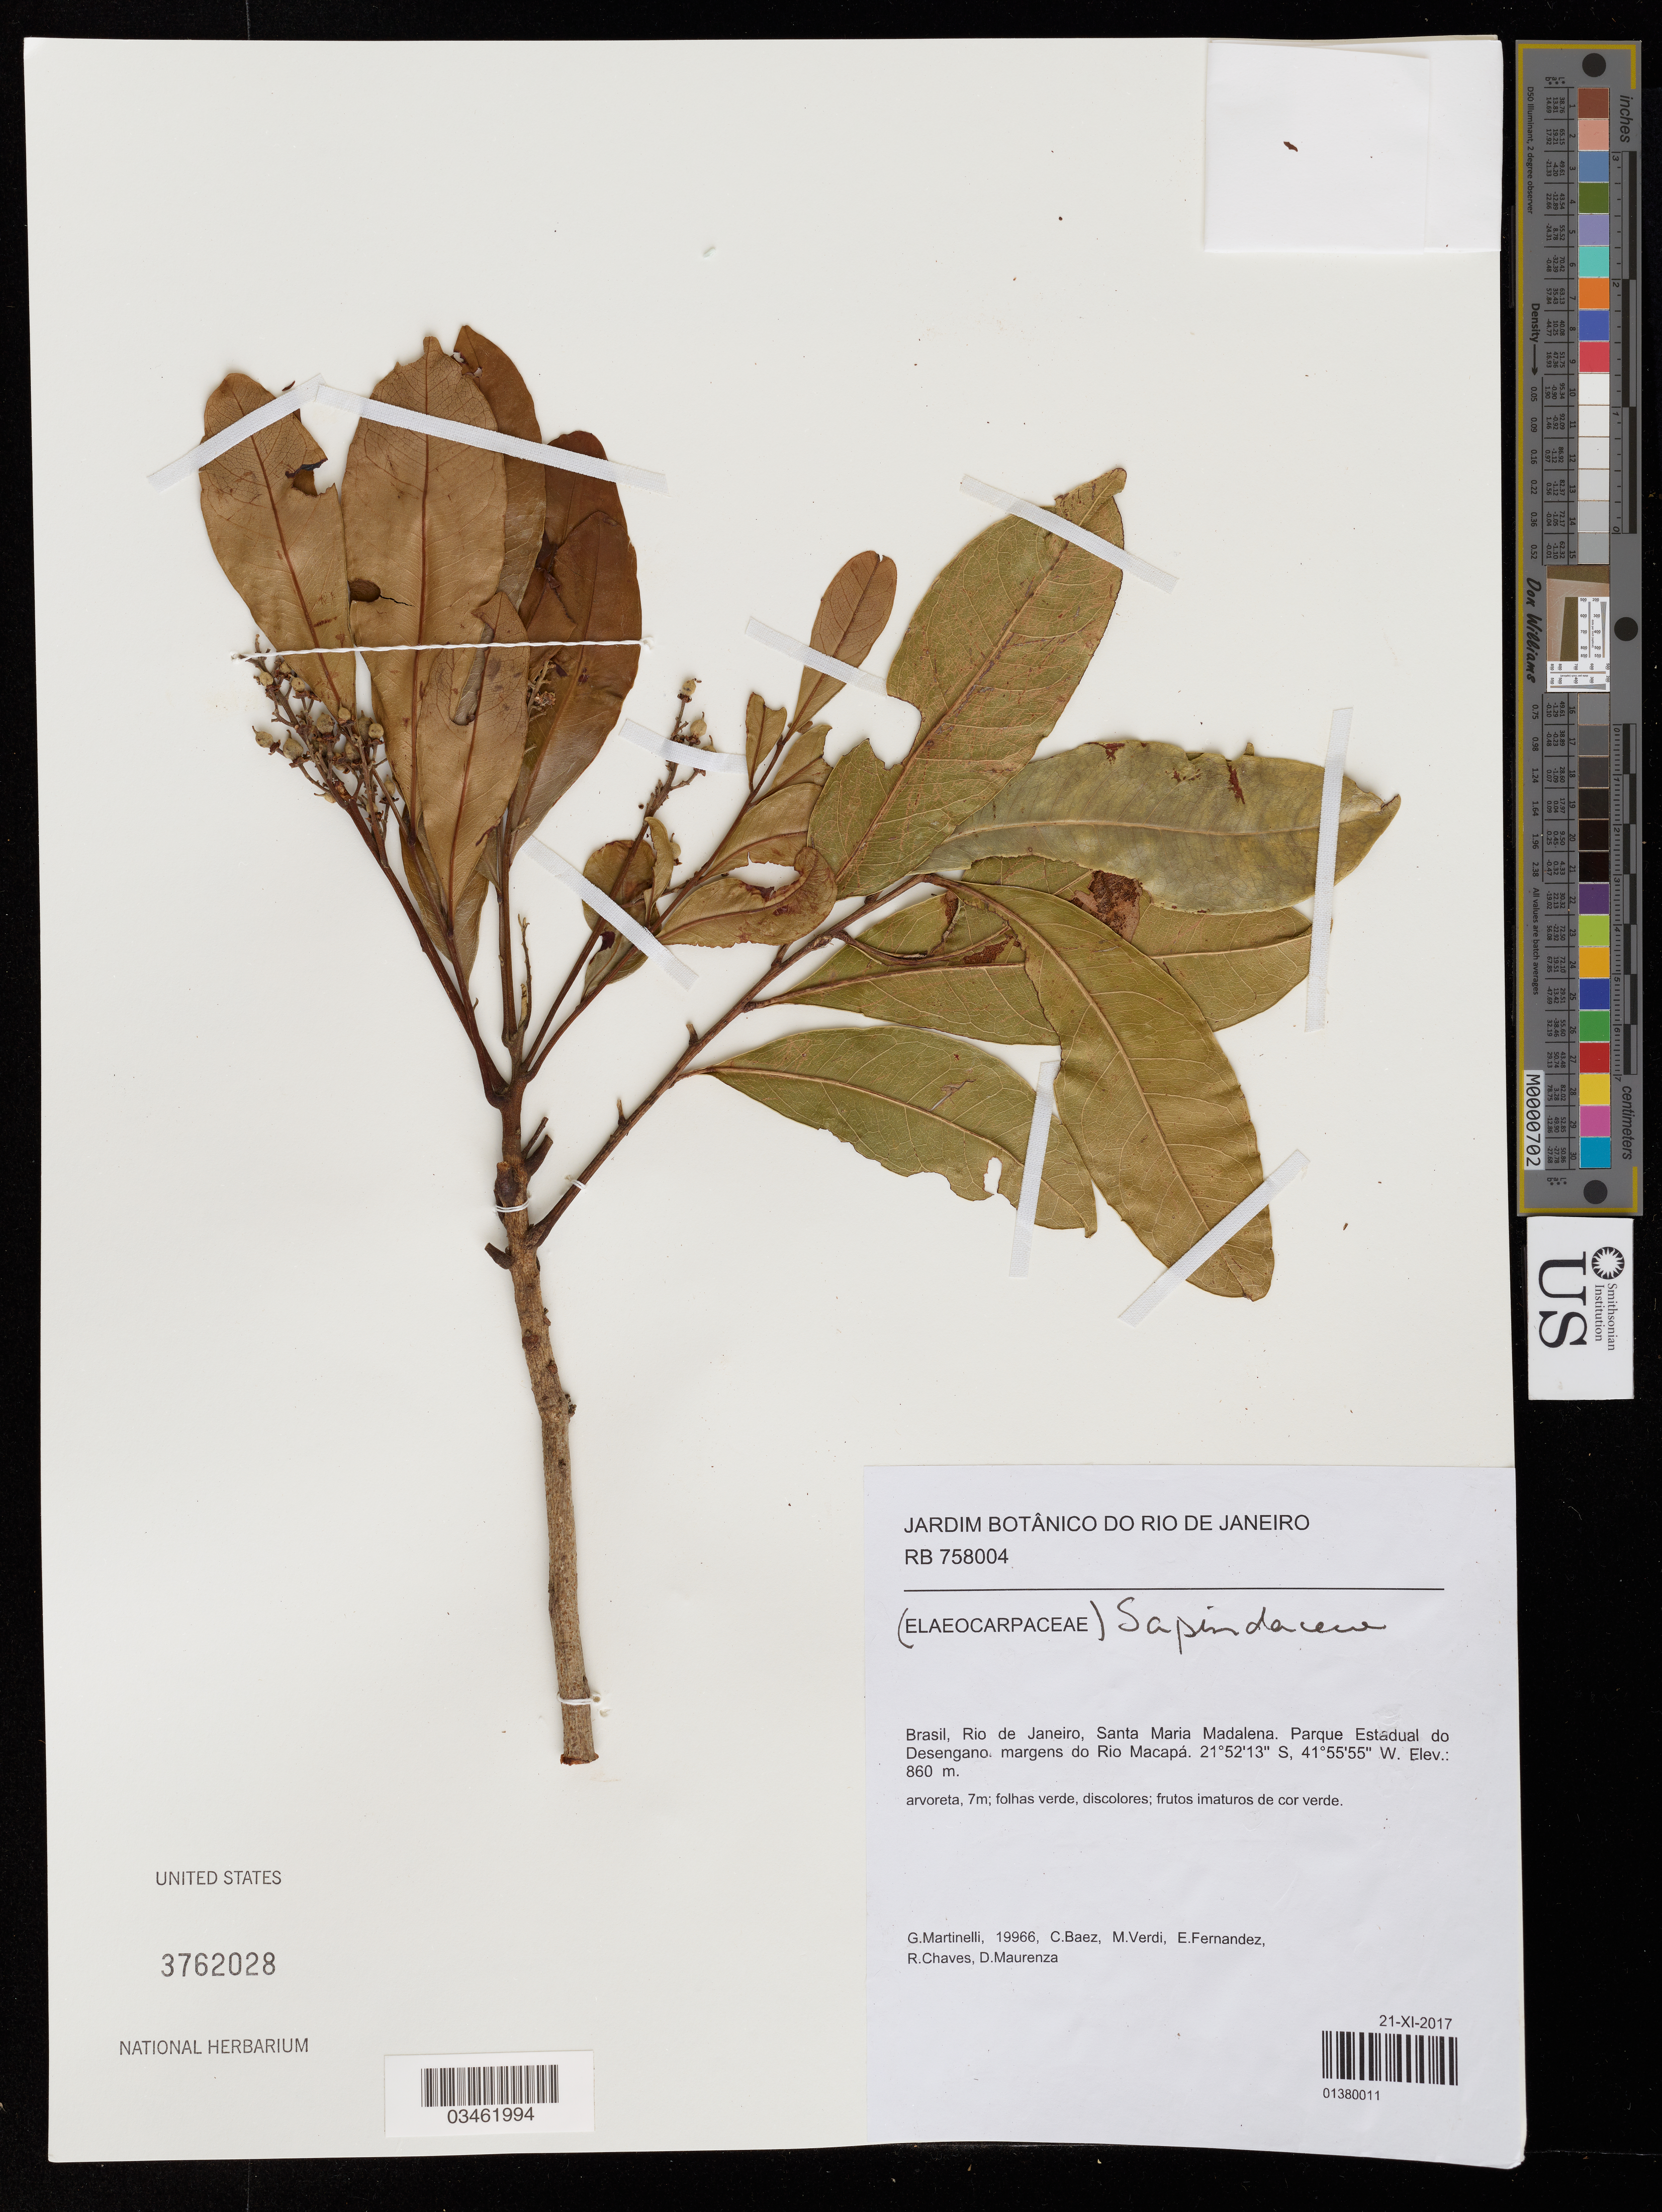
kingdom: Plantae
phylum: Tracheophyta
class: Magnoliopsida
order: Sapindales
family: Sapindaceae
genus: Matayba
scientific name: Matayba elaeagnoides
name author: Radlk.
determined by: Acevedo-Rodriguez, P., (US), Smithsonian Institution - National Museum of Natural History (UNITED STATES)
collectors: G. Martinelli, C. Baez, M. Verdi, E. Fernandez & et al.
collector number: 19966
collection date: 2017-11-21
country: Brazil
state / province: Rio de Janeiro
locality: Santa Maria Madalena. Parque Estadual do Desengano margens do Rio Macapá.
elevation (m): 860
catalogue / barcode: US 3762028